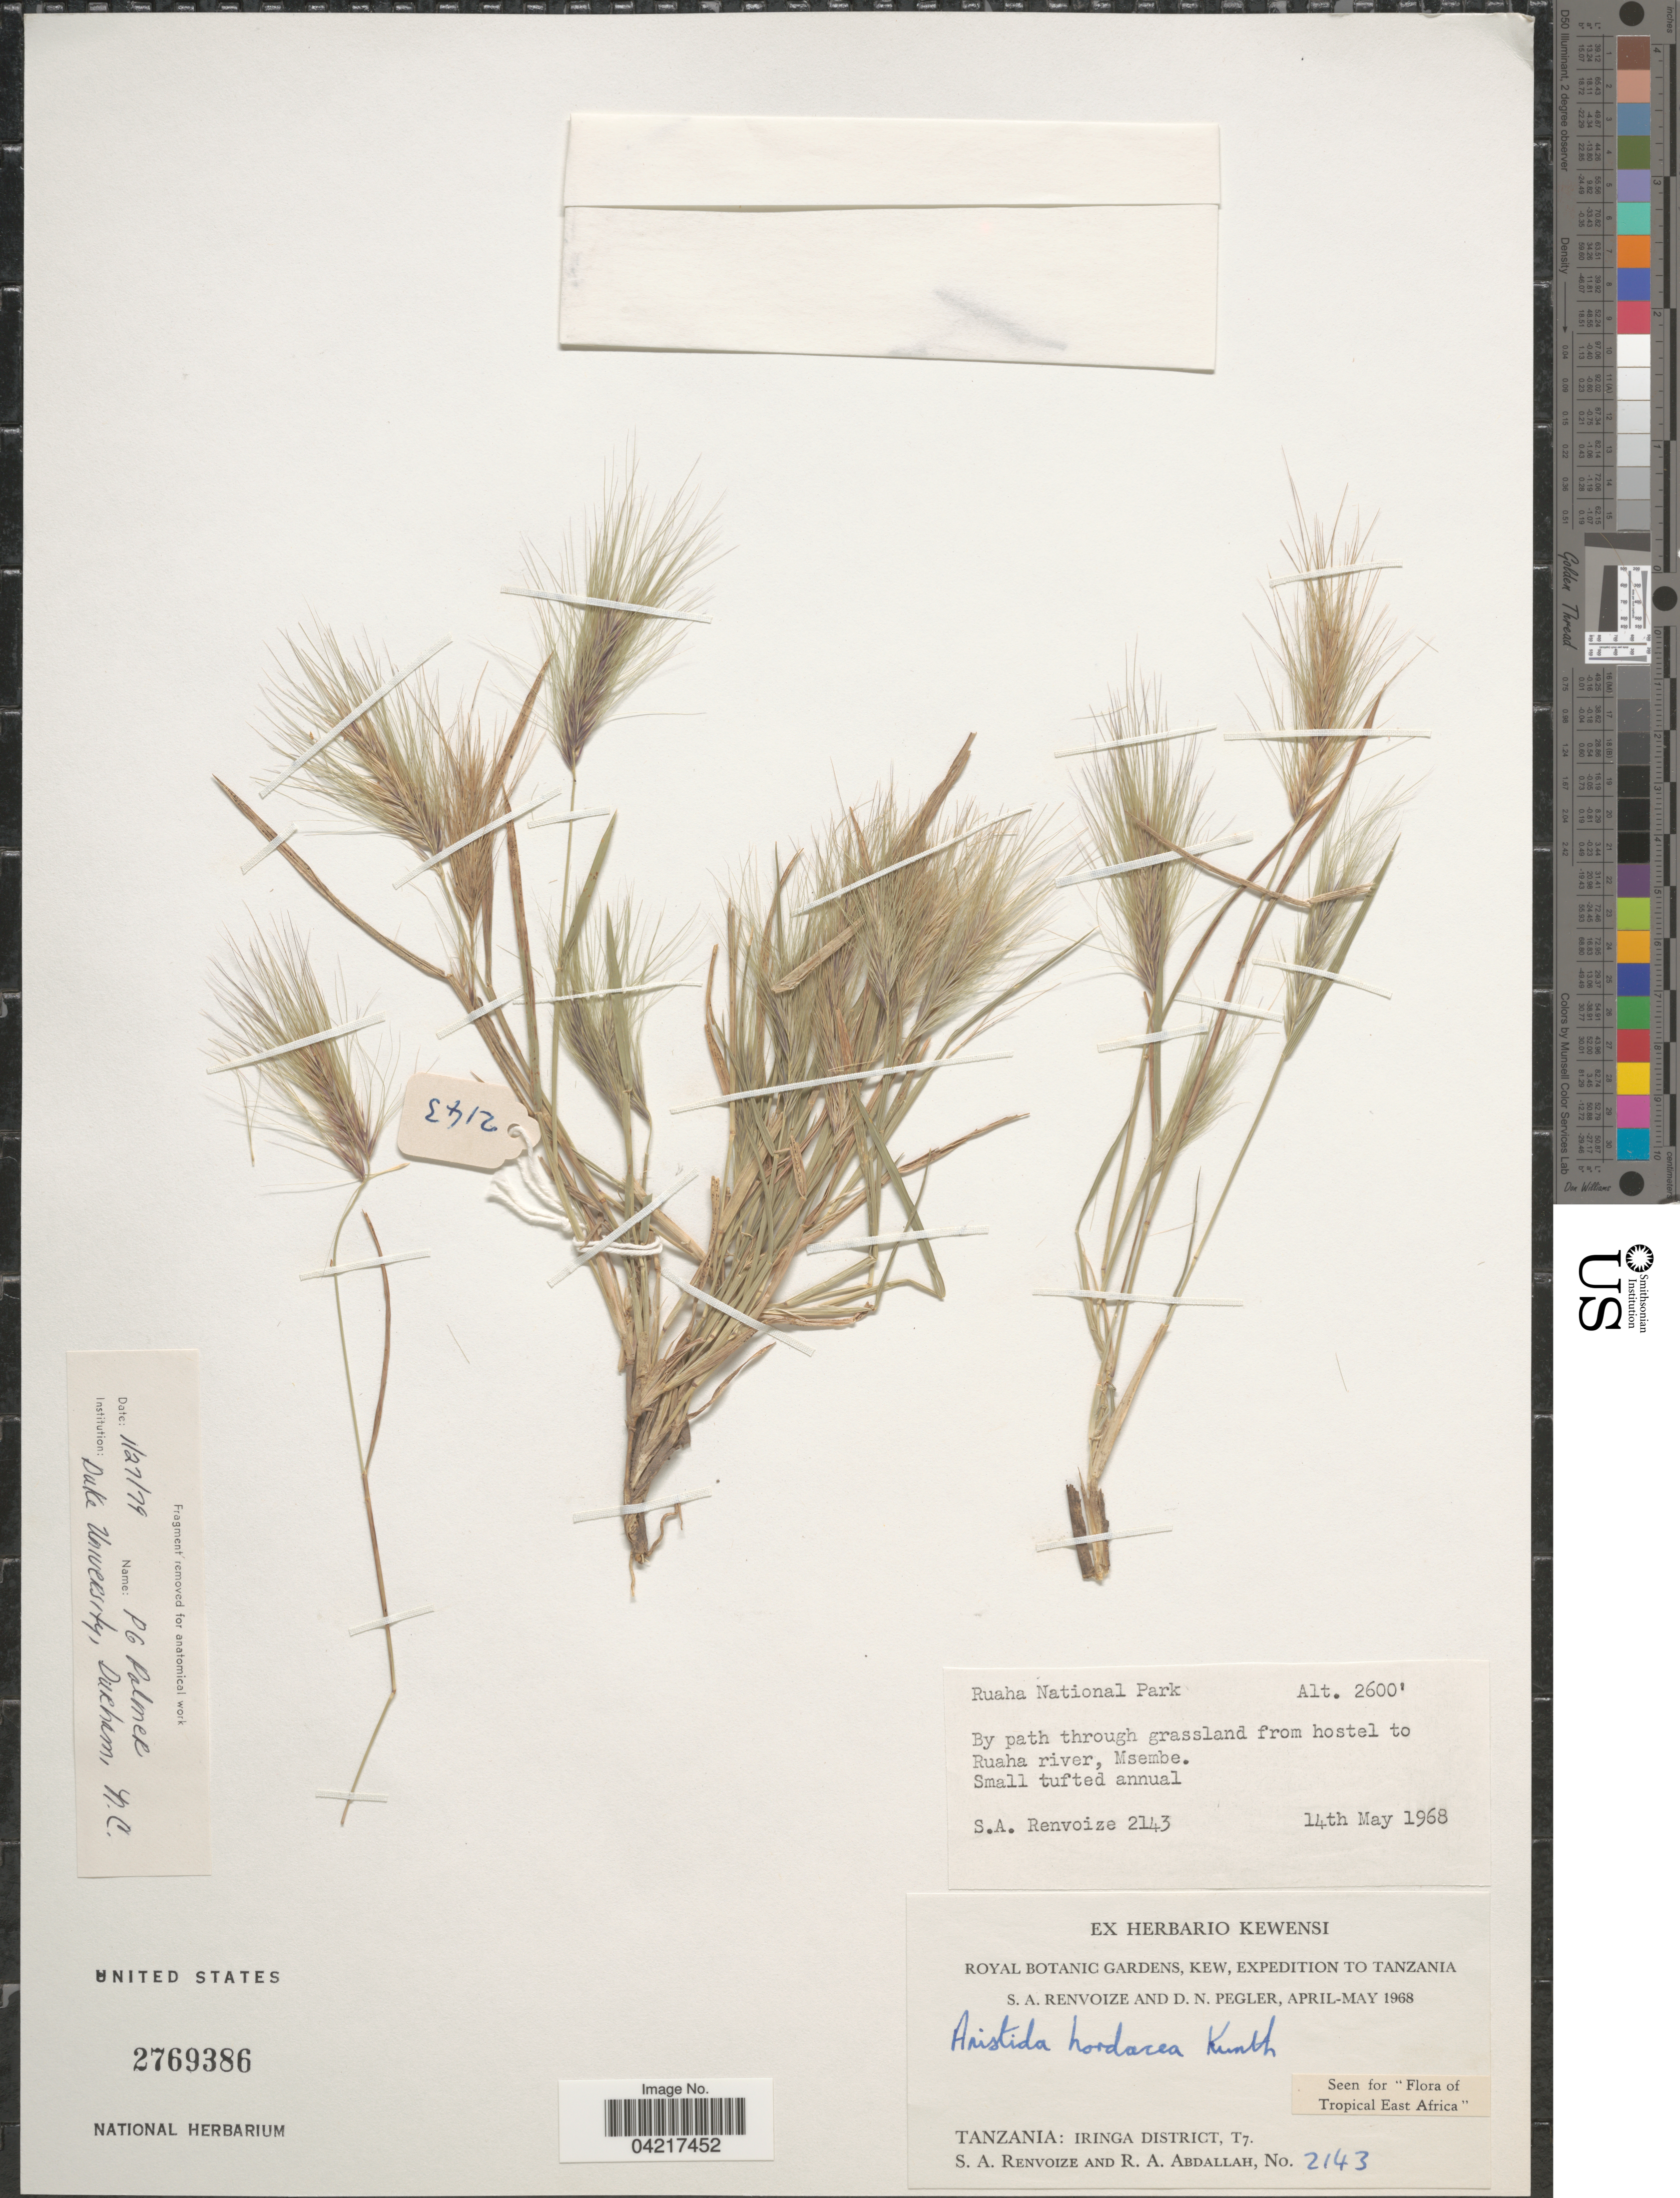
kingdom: Plantae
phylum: Tracheophyta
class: Liliopsida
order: Poales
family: Poaceae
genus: Aristida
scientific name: Aristida hordeacea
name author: Kunth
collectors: S. A. Renvoize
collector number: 2143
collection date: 1968-05-14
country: Tanzania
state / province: Iringa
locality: Ruaha National Park. By path through grassland from hostel to Ruaha river, Msembe. Royal Botanical Gardens, Kew, Expedition to Tanzania. Iringa District, T7.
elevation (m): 792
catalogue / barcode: US 2769386